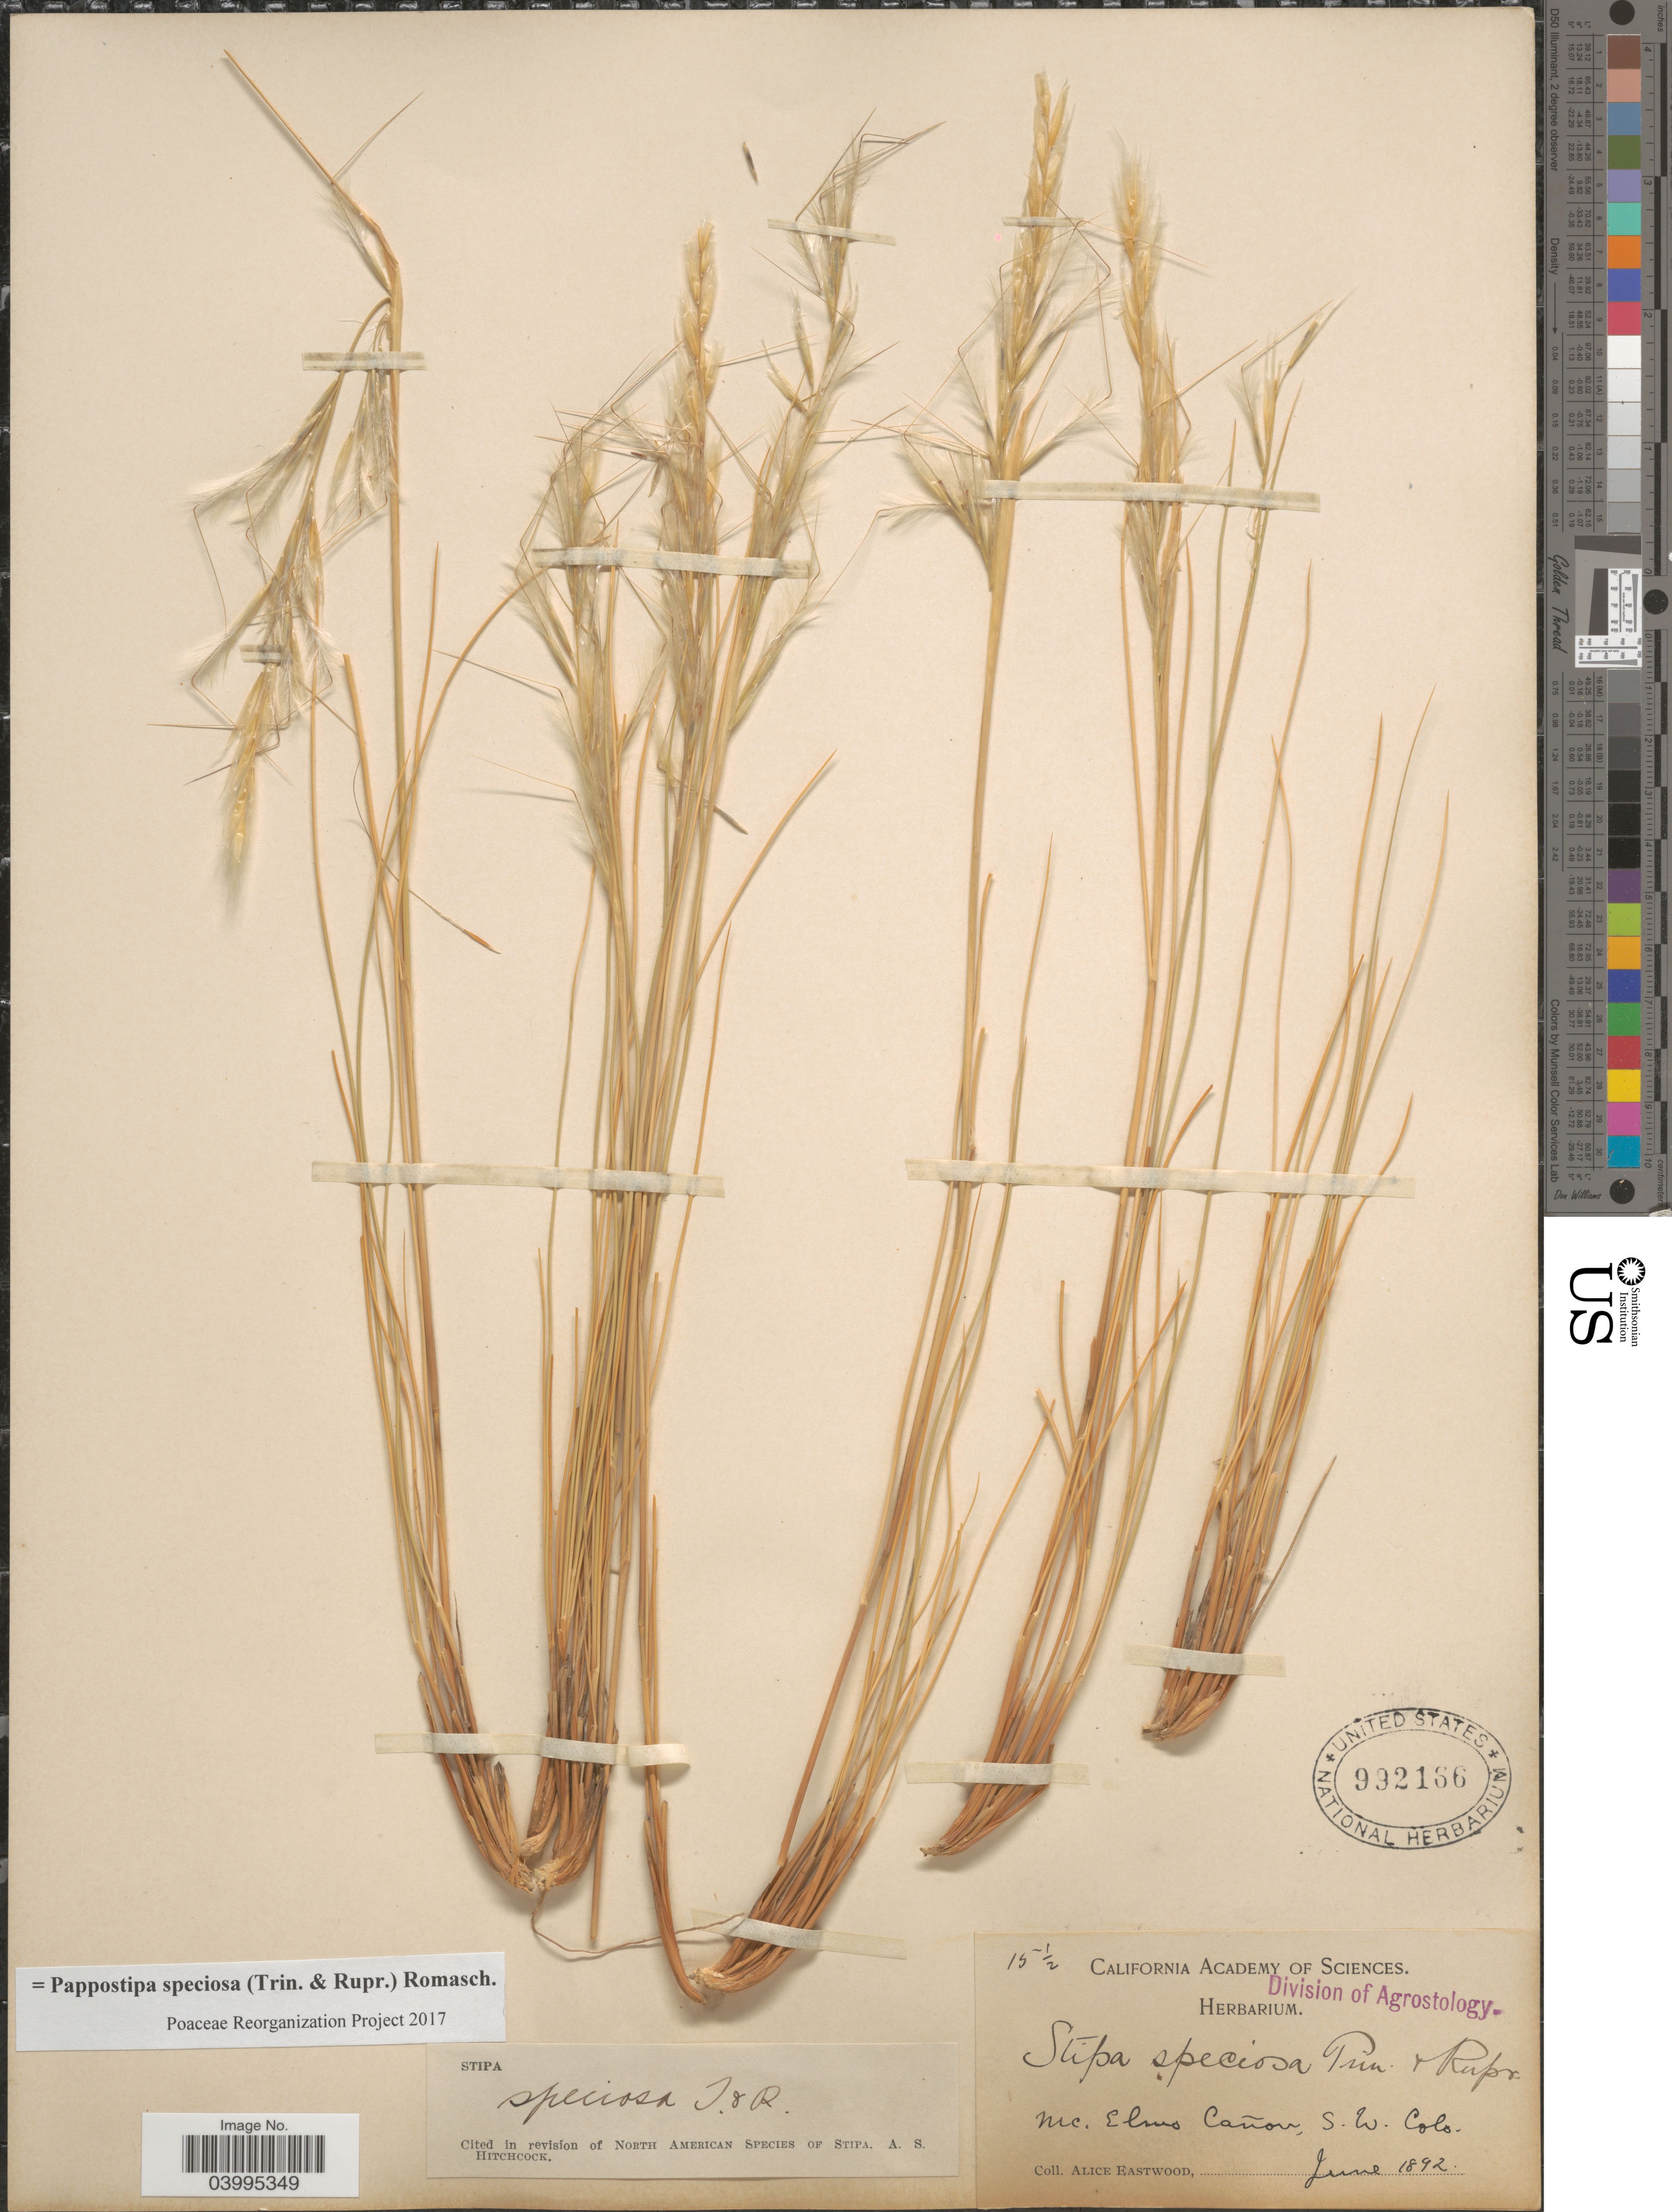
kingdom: Plantae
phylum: Tracheophyta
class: Liliopsida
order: Poales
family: Poaceae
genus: Pappostipa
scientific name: Pappostipa speciosa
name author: (Trin. & Rupr.) Romasch.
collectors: A. Eastwood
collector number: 15½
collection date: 1892-06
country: United States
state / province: Colorado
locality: Mc. Elmo Cañon, S. W. Colo.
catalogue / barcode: US 992166